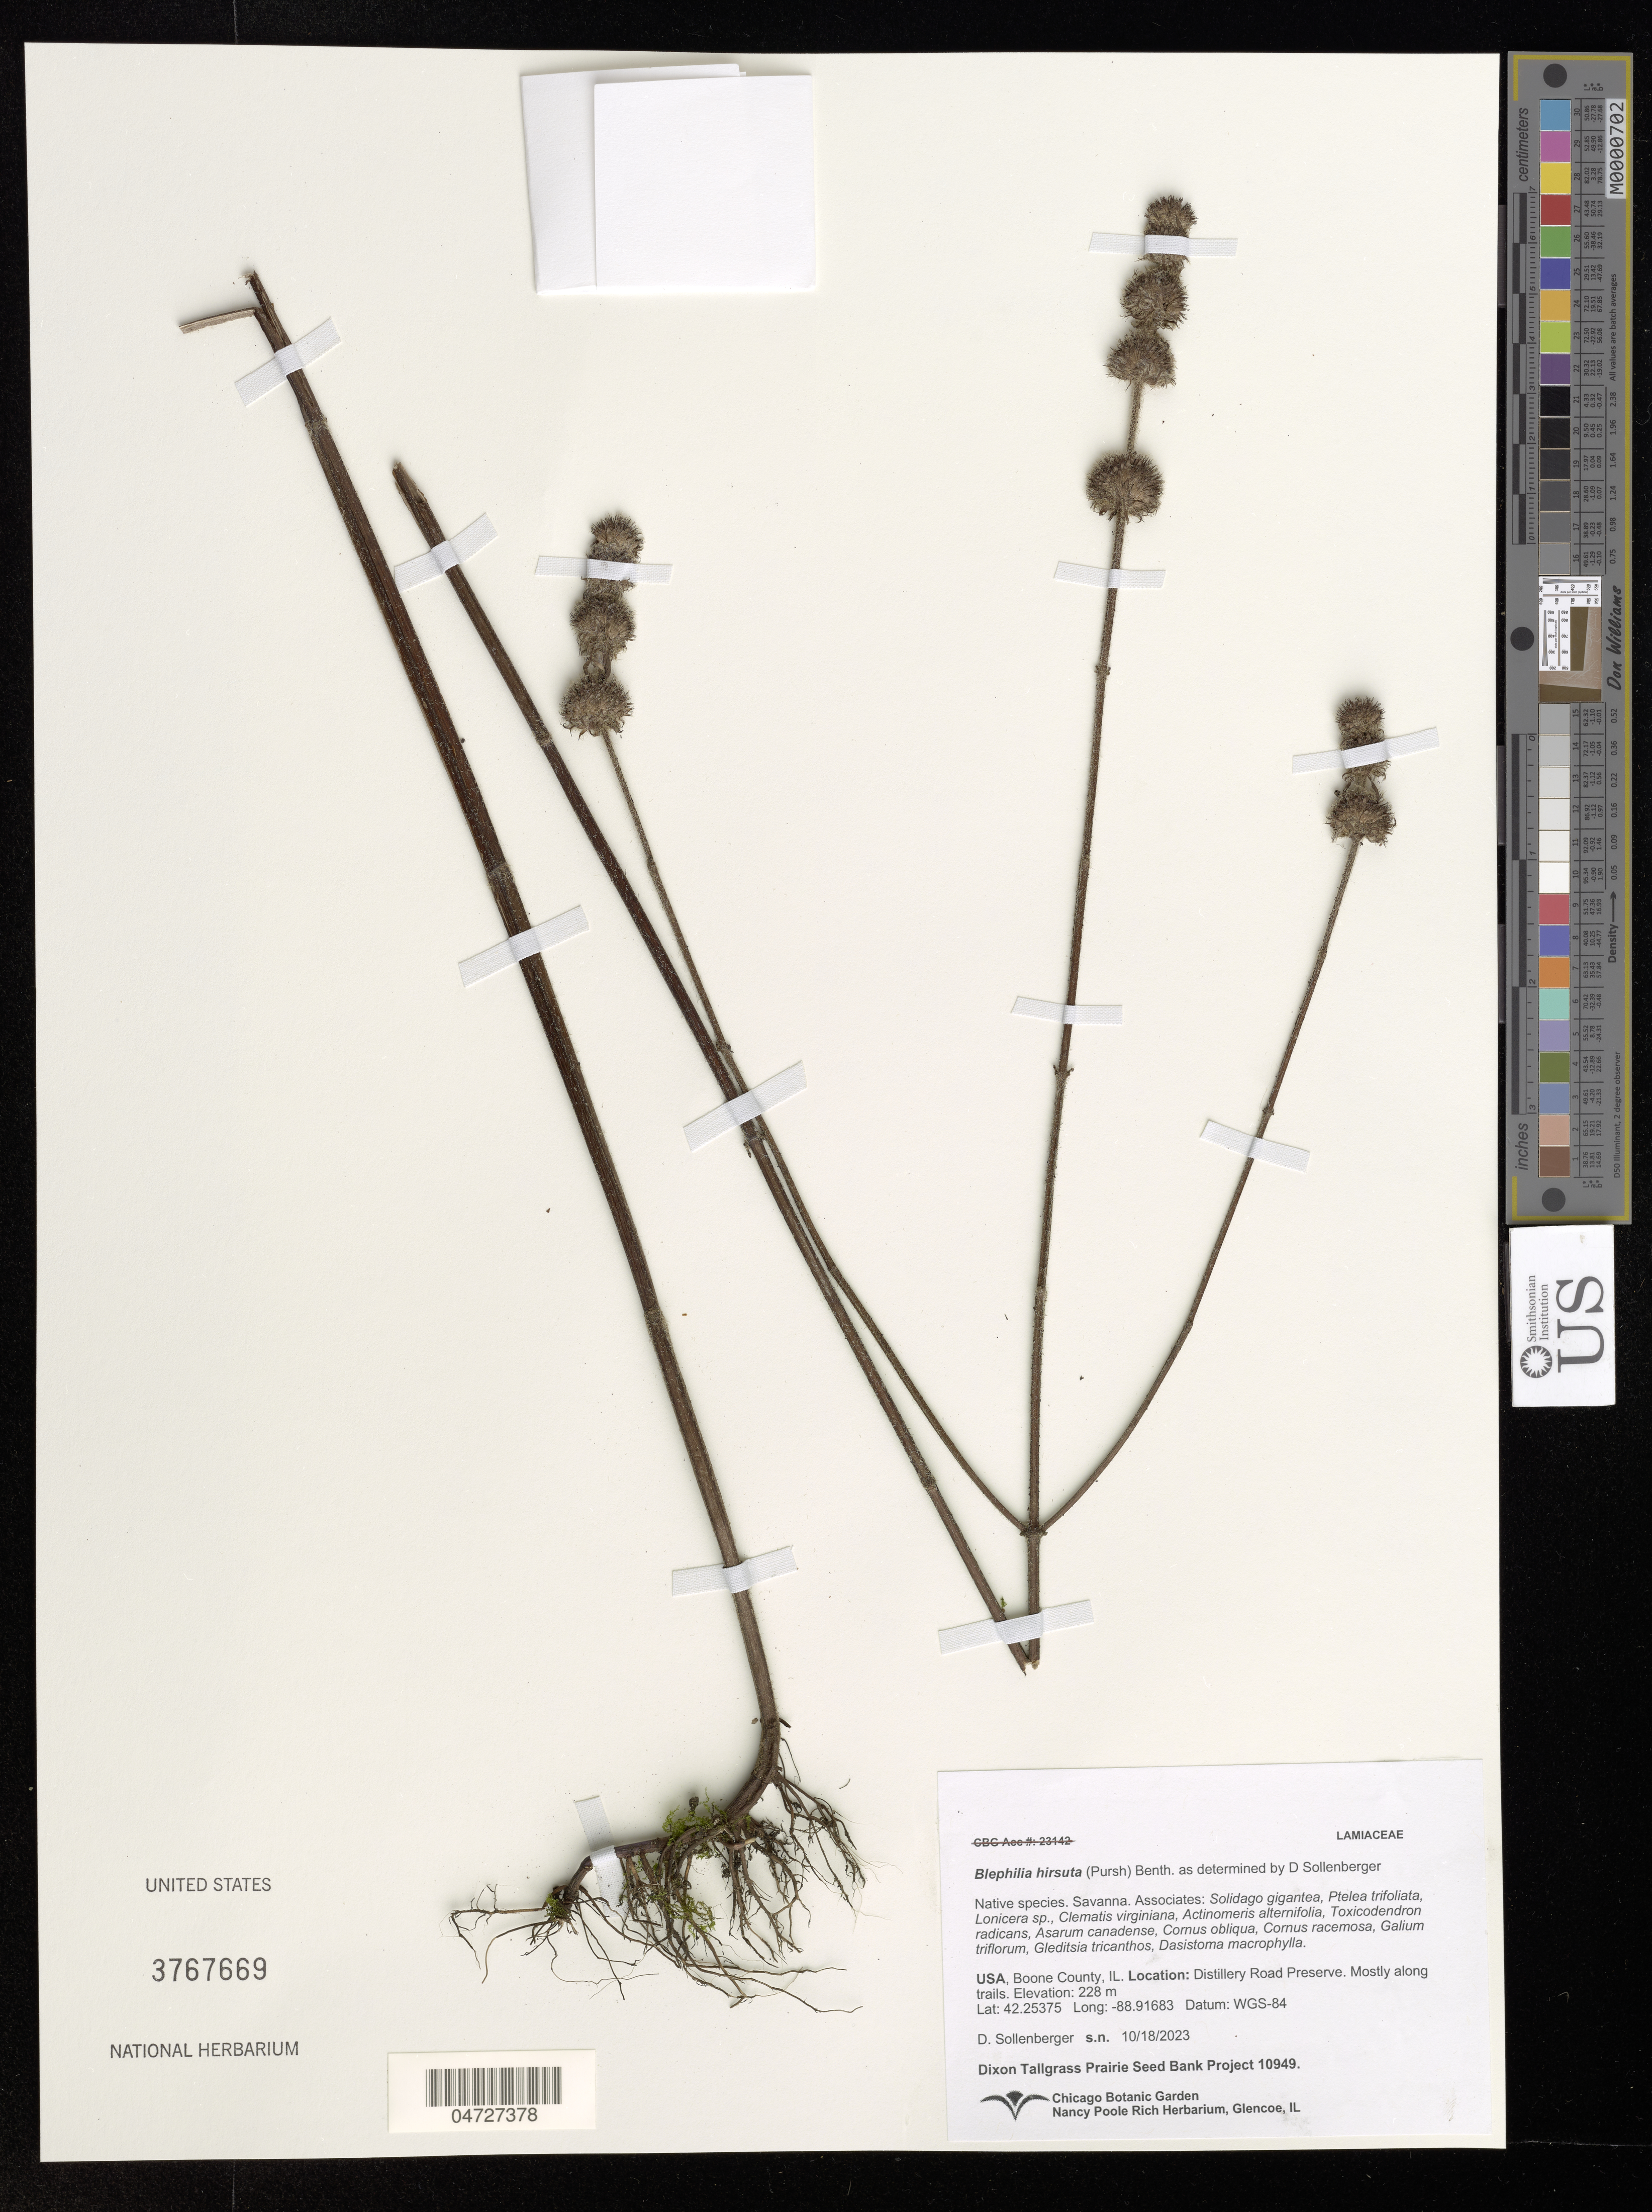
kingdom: Plantae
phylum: Tracheophyta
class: Magnoliopsida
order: Lamiales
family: Lamiaceae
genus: Blephilia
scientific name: Blephilia hirsuta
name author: (Pursh) Benth.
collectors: D. Sollenberger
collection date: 2023-10-18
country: United States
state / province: Illinois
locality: Boone County. Distillery Road Preserve. Mostly along trails.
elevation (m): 228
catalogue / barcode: US 3767669